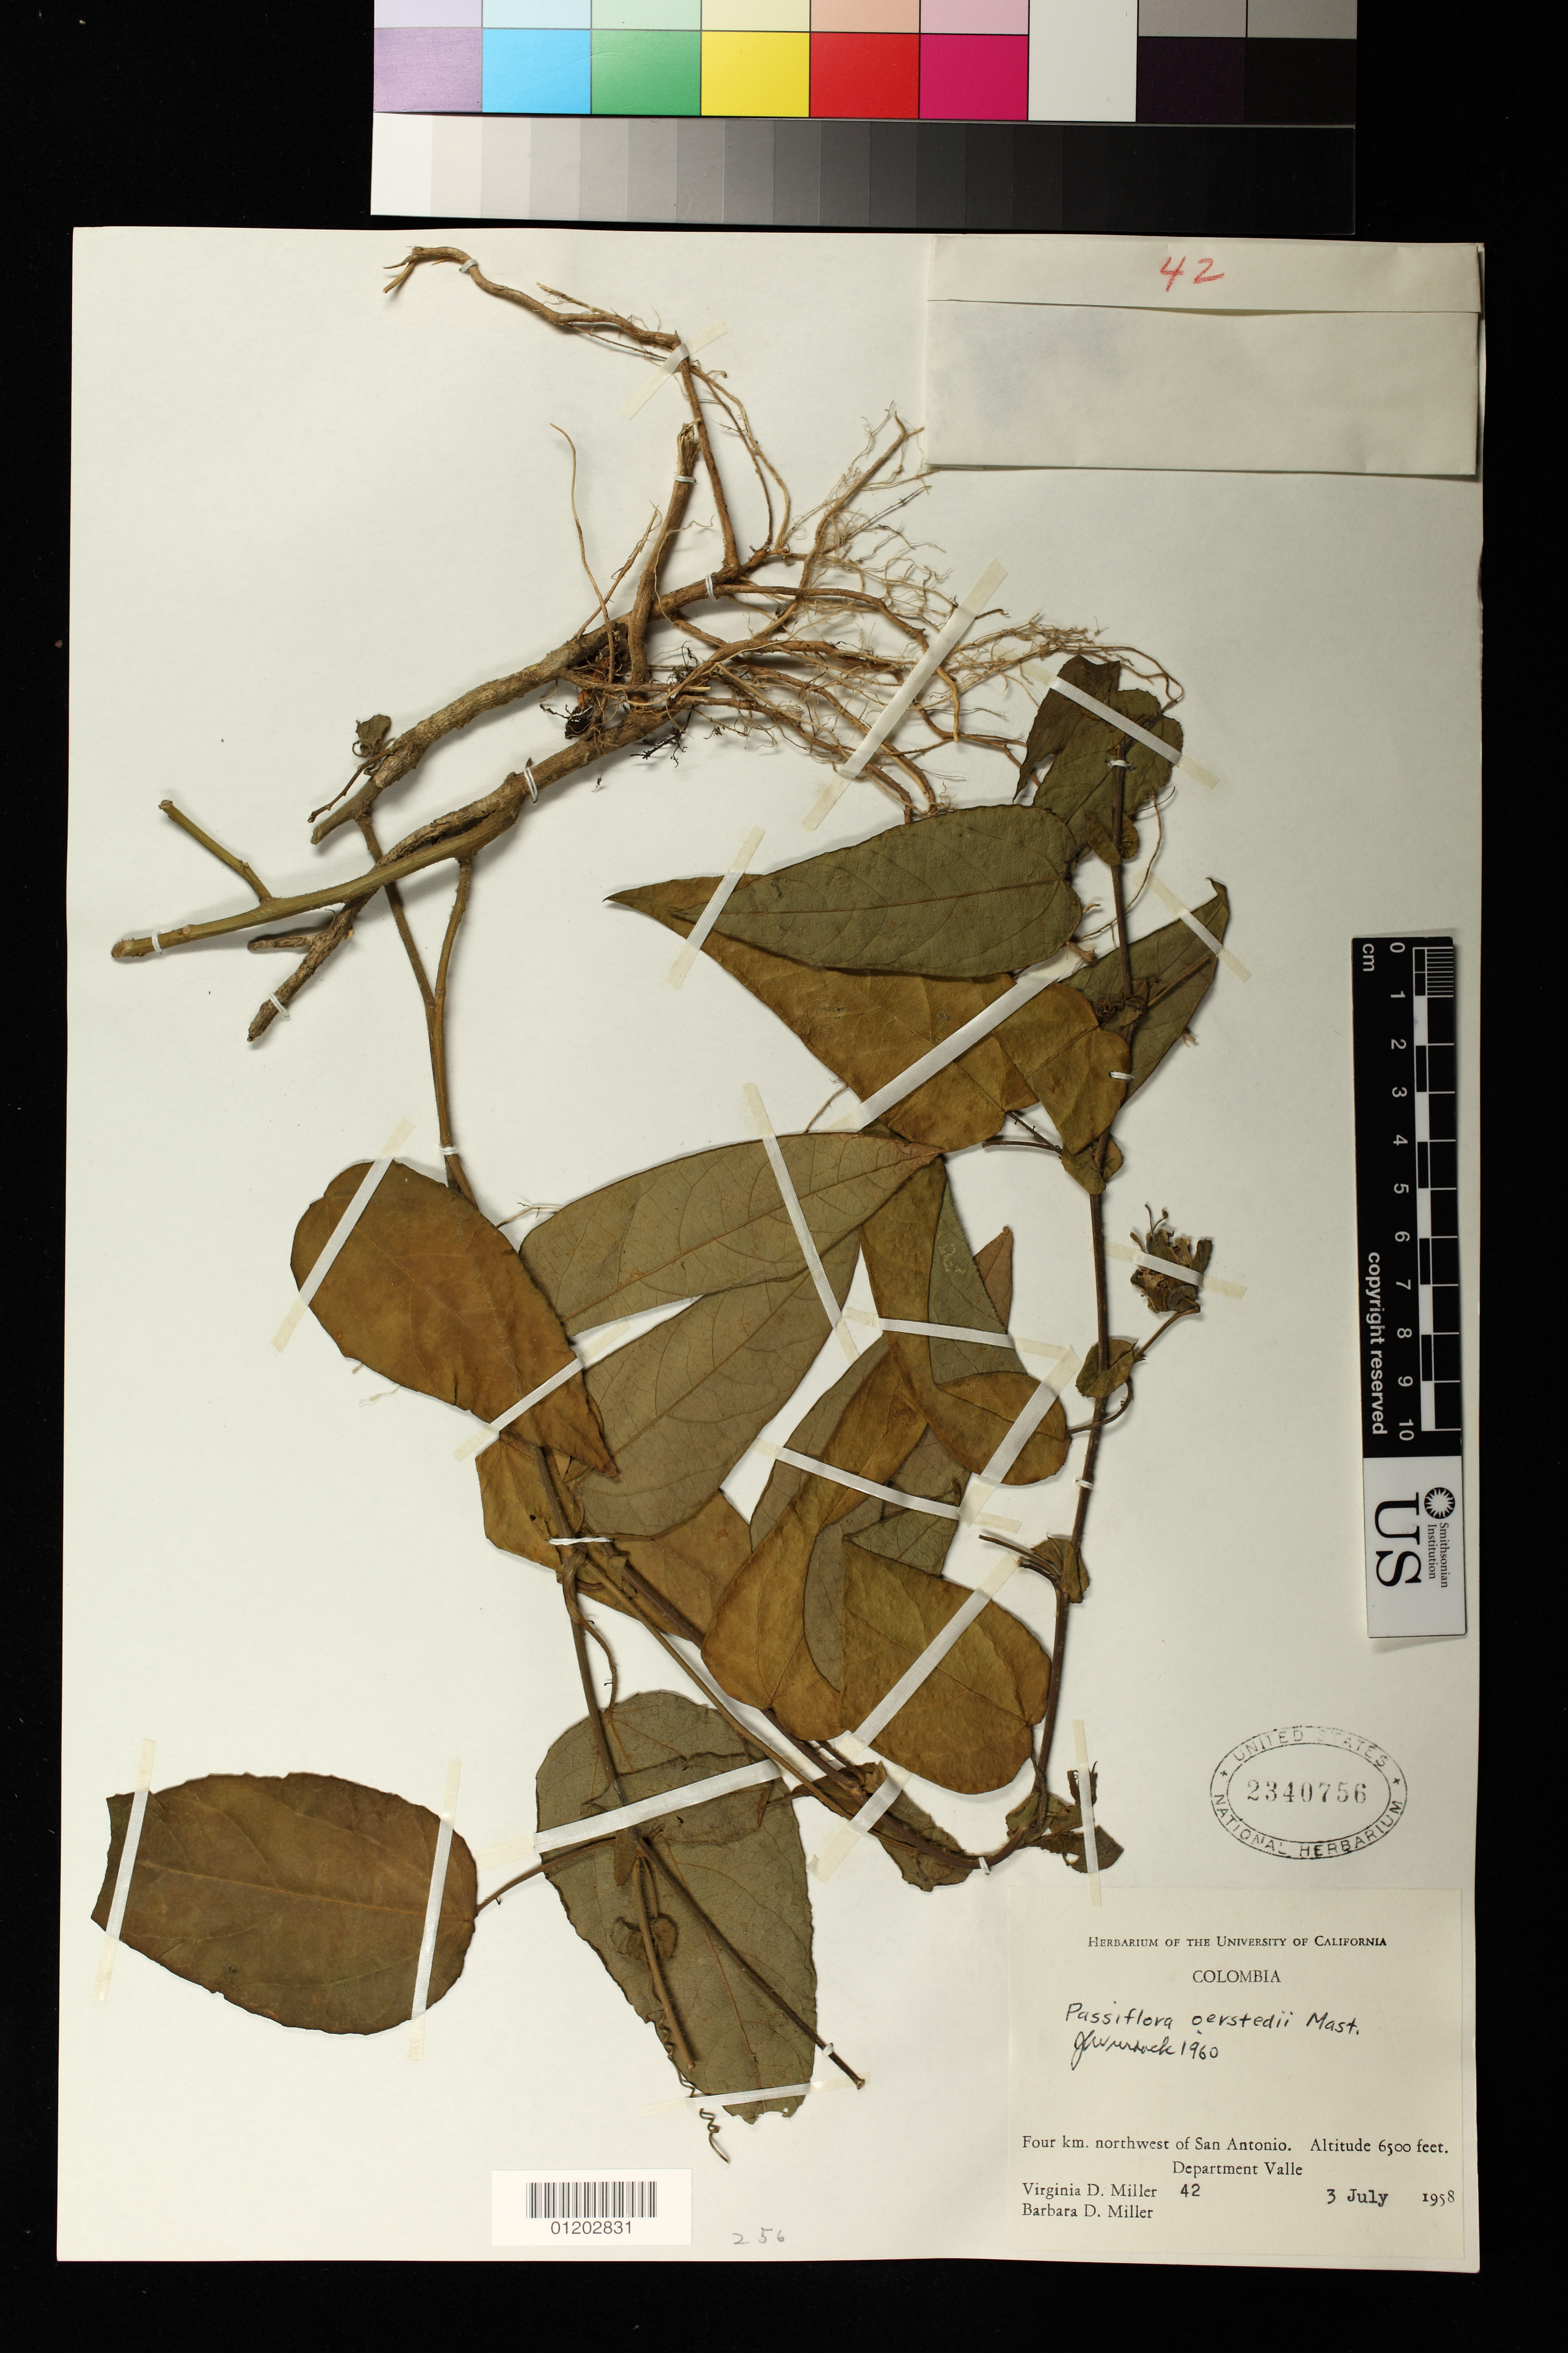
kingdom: Plantae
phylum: Tracheophyta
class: Magnoliopsida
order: Malpighiales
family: Passifloraceae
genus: Passiflora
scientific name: Passiflora oerstedii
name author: Mast. in Mart.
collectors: V. D. Miller & B. D. Miller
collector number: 42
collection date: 1958-07-03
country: Colombia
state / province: Valle del Cauca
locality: Four km NW of San Antonio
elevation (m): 1981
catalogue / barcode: US 2340756